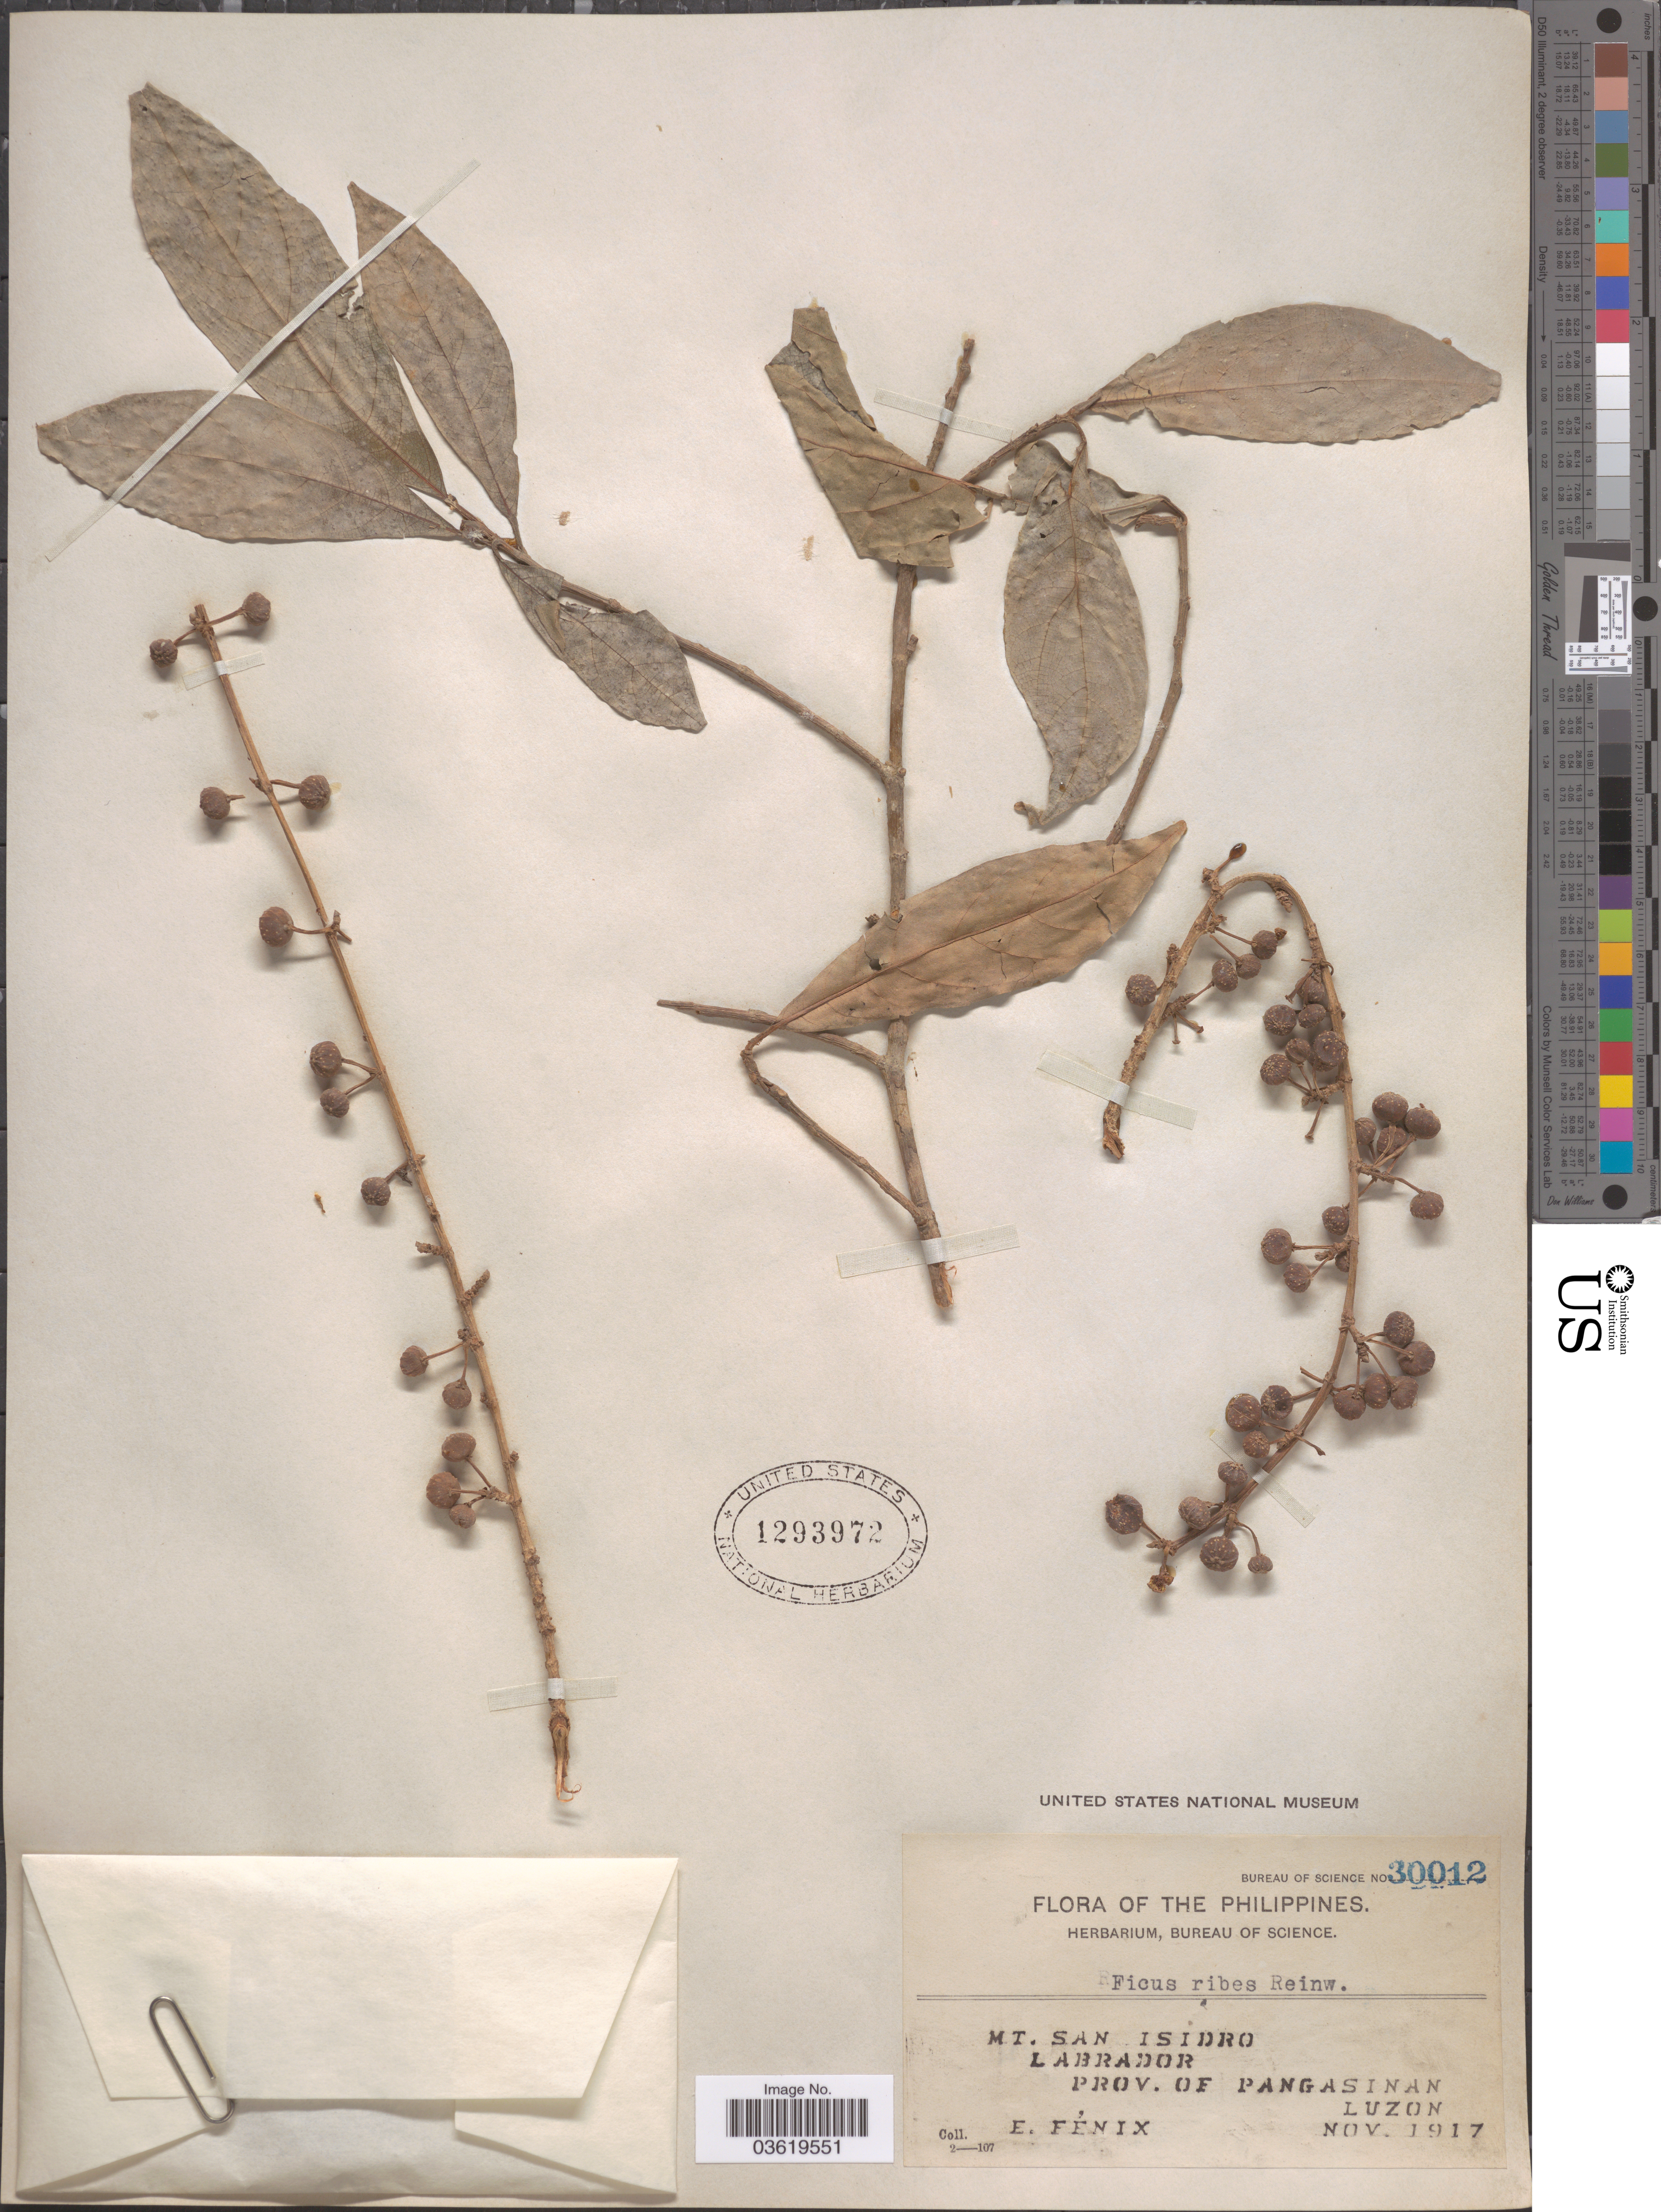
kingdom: Plantae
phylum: Tracheophyta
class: Magnoliopsida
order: Rosales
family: Moraceae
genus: Ficus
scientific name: Ficus ribes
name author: Reinw. ex Blume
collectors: E. Fénix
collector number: Bureau of Science 30012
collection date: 1917-11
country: Philippines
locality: Mt. San Isidro. Labrador. Prov. of Pangasinan. Luzon.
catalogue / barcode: US 1293972